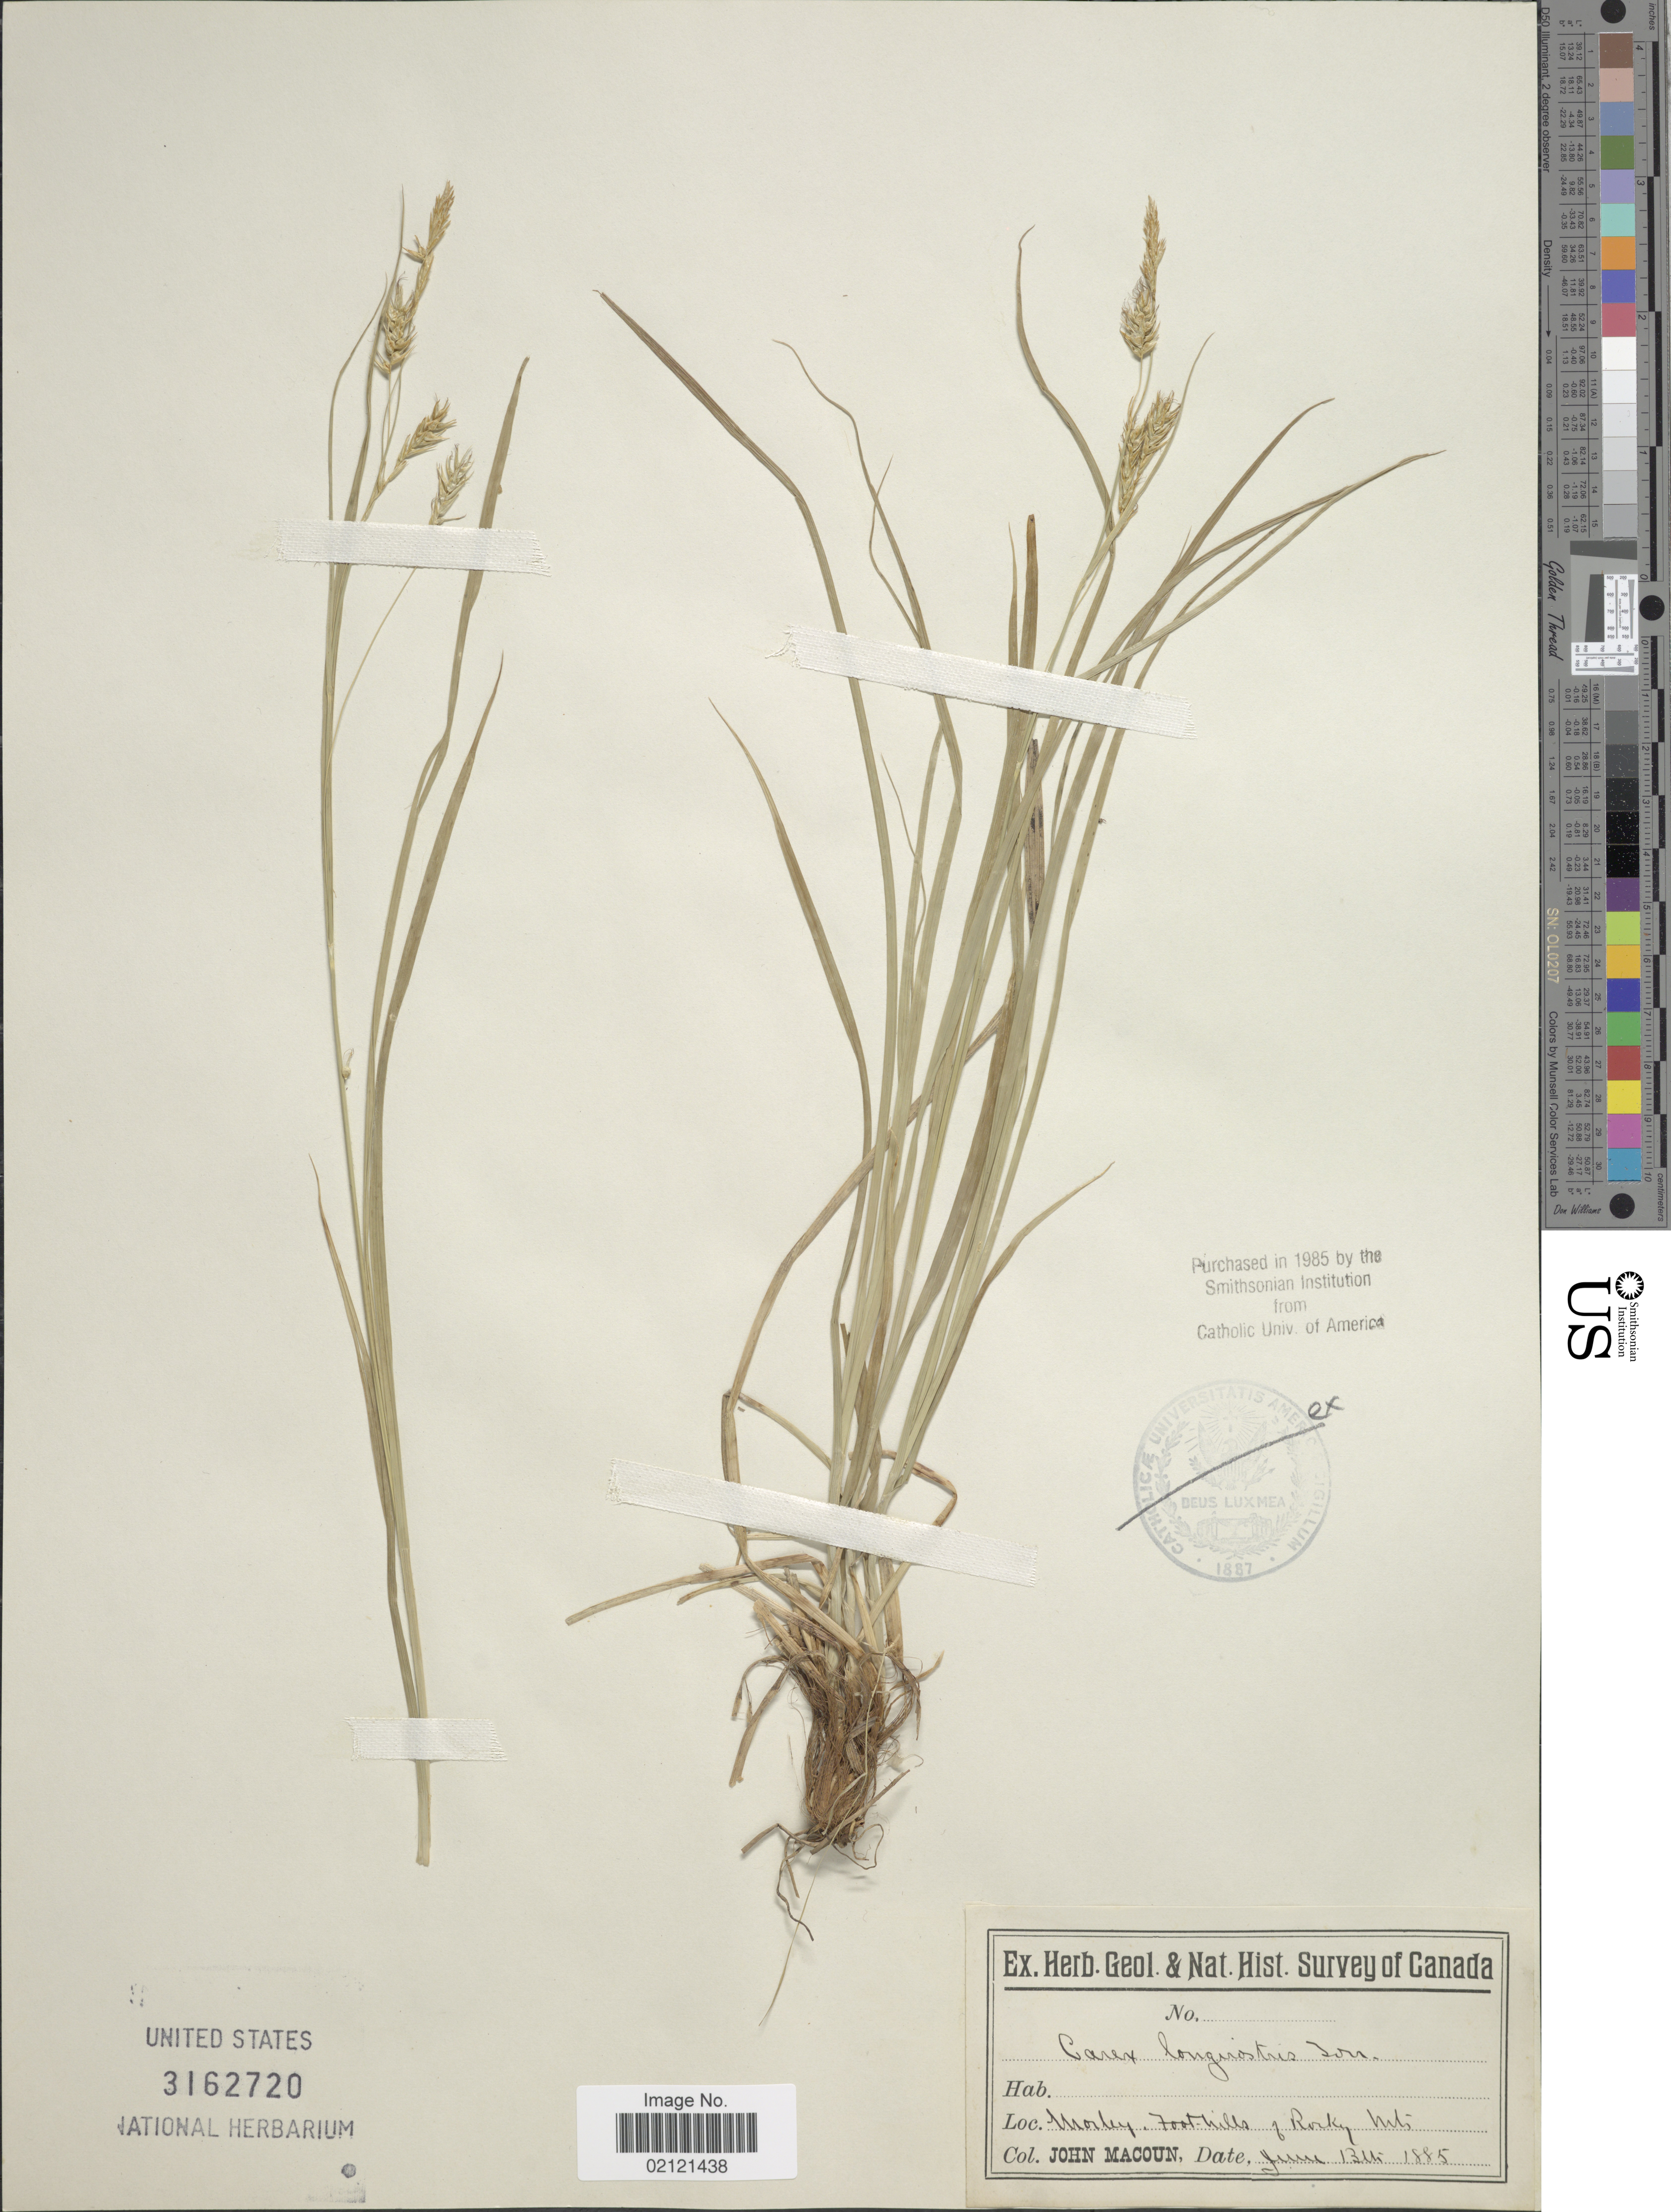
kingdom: Plantae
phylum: Tracheophyta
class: Liliopsida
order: Poales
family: Cyperaceae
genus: Carex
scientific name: Carex sprengelii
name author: Dewey ex Spreng.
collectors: J. Macoun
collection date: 1885-06-13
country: Canada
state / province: Alberta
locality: Morley, Foothills of Rocky Mts.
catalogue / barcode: US 3162720